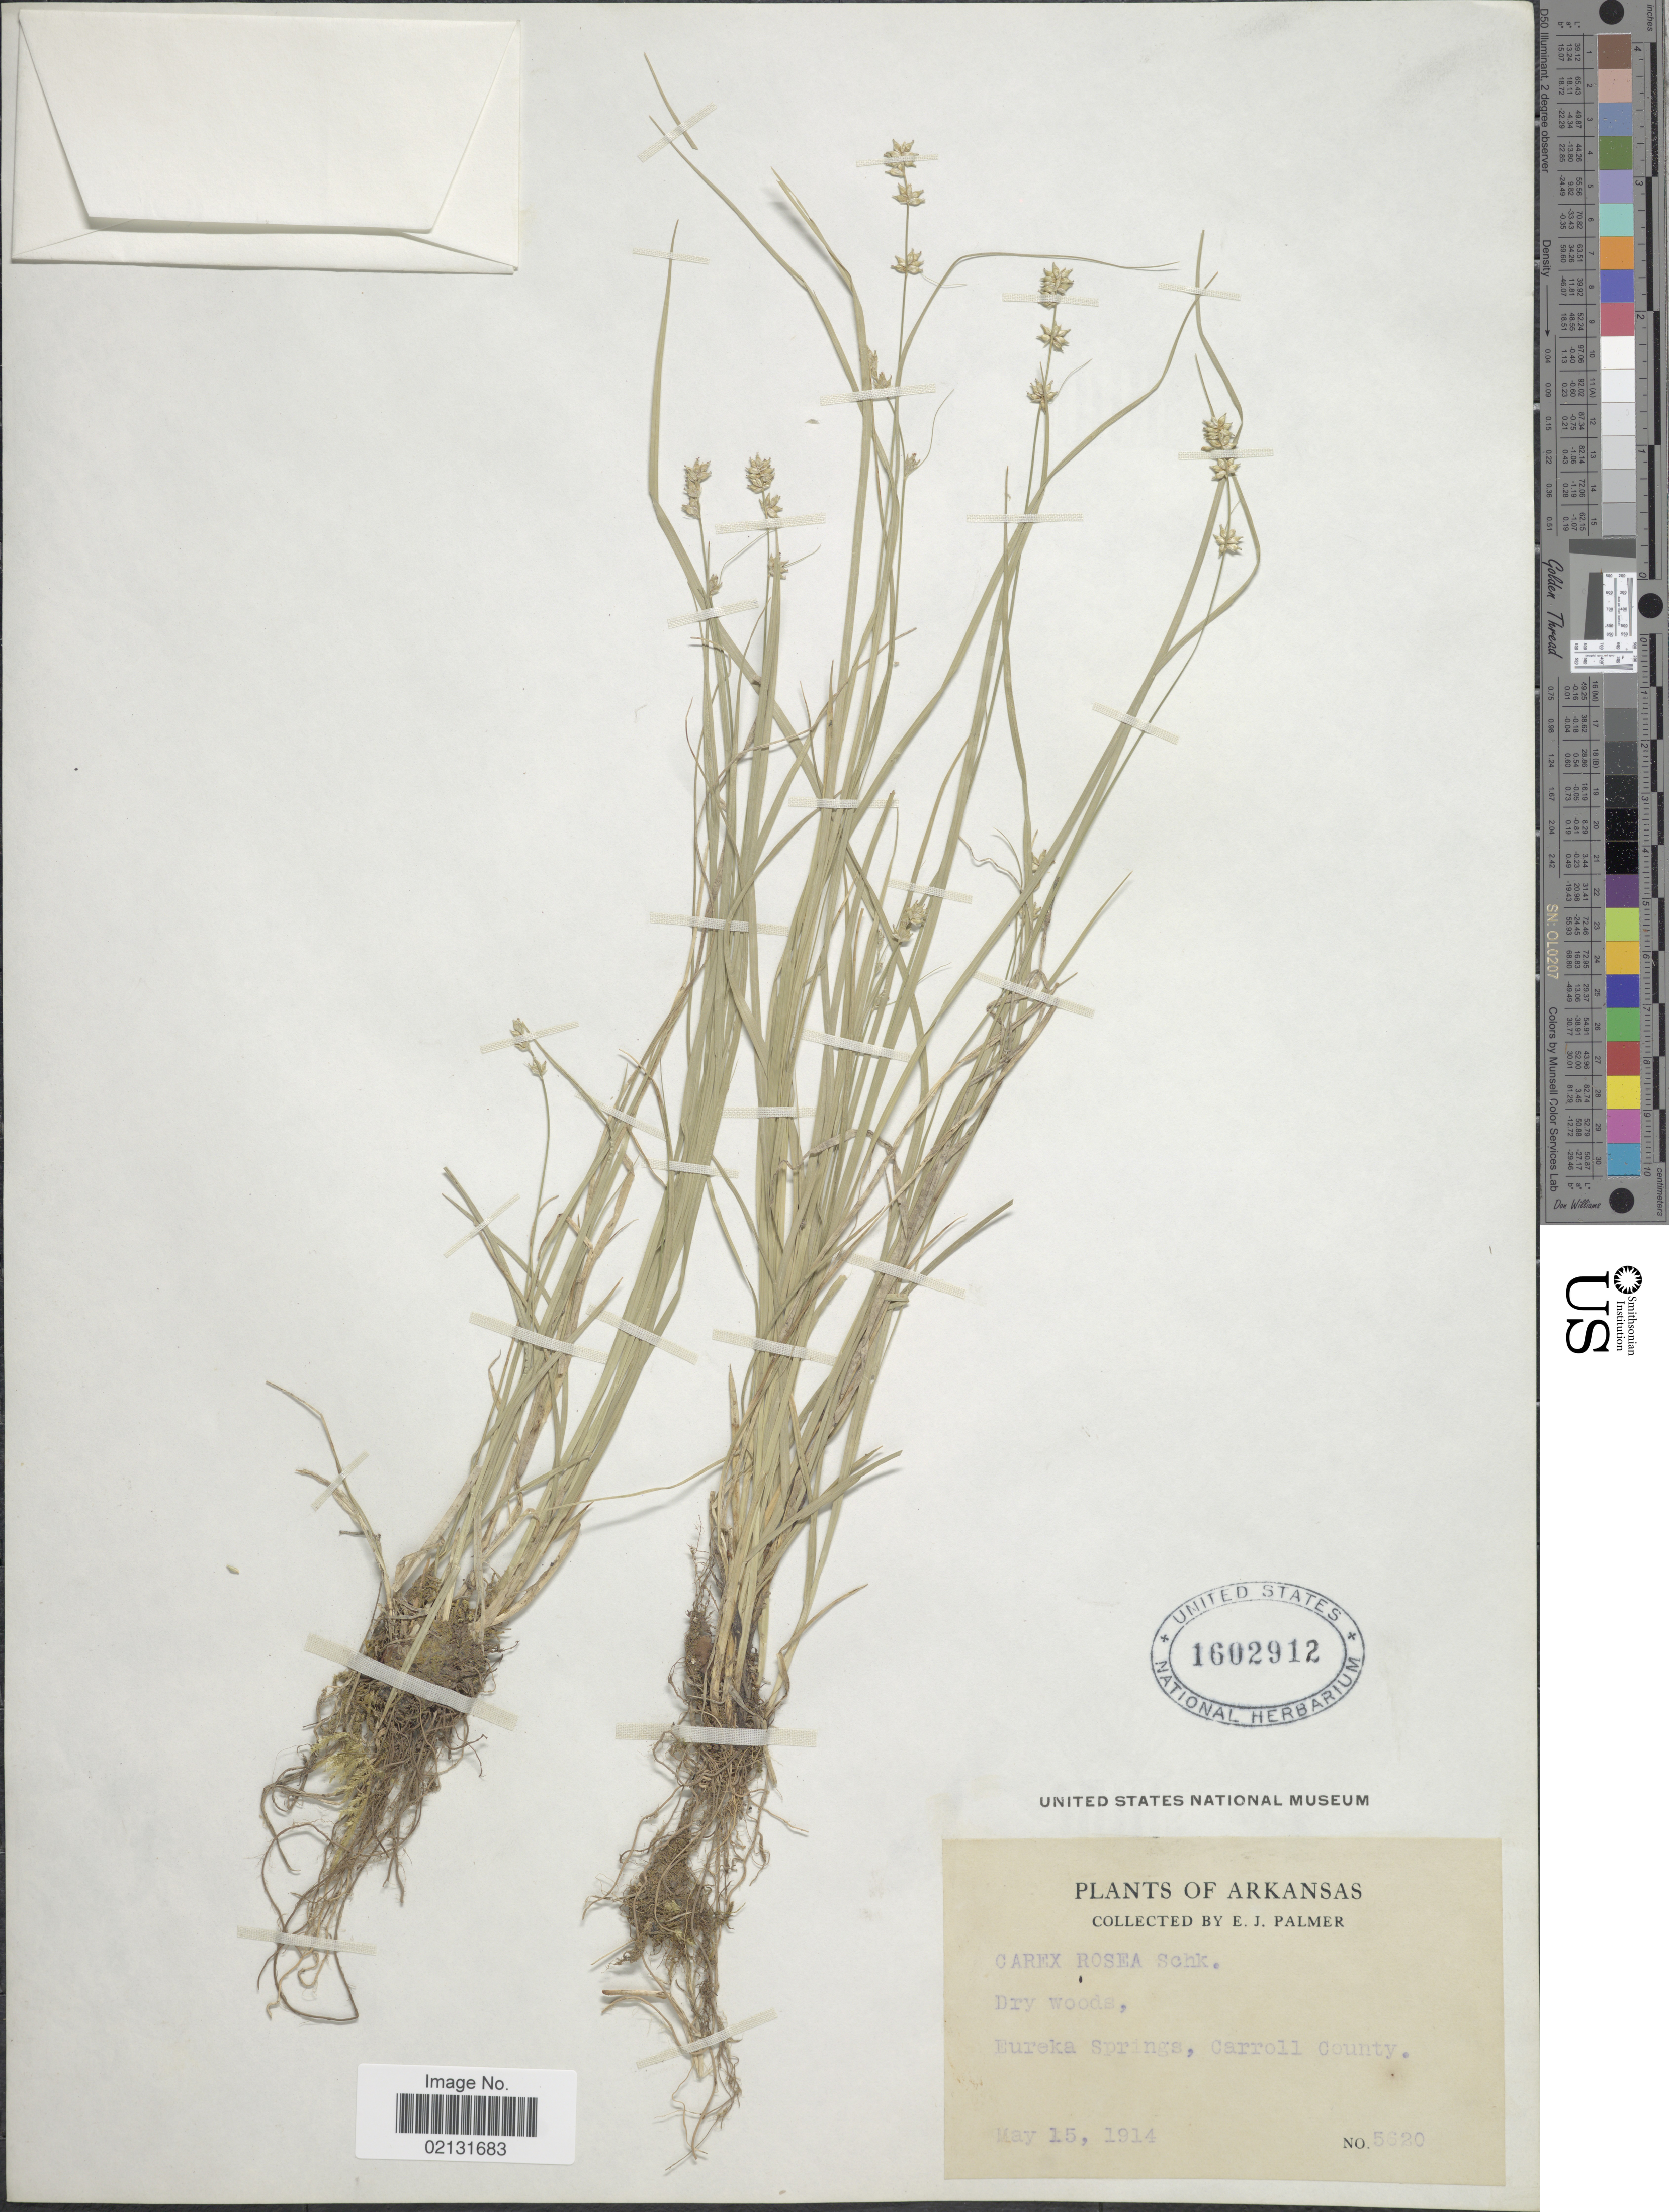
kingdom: Plantae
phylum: Tracheophyta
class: Liliopsida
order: Poales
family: Cyperaceae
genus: Carex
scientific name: Carex rosea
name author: Willd.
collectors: E. J. Palmer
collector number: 5320*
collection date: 1914-05-15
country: United States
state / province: Arkansas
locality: Eureka Springs, Carroll County.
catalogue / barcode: US 1602912